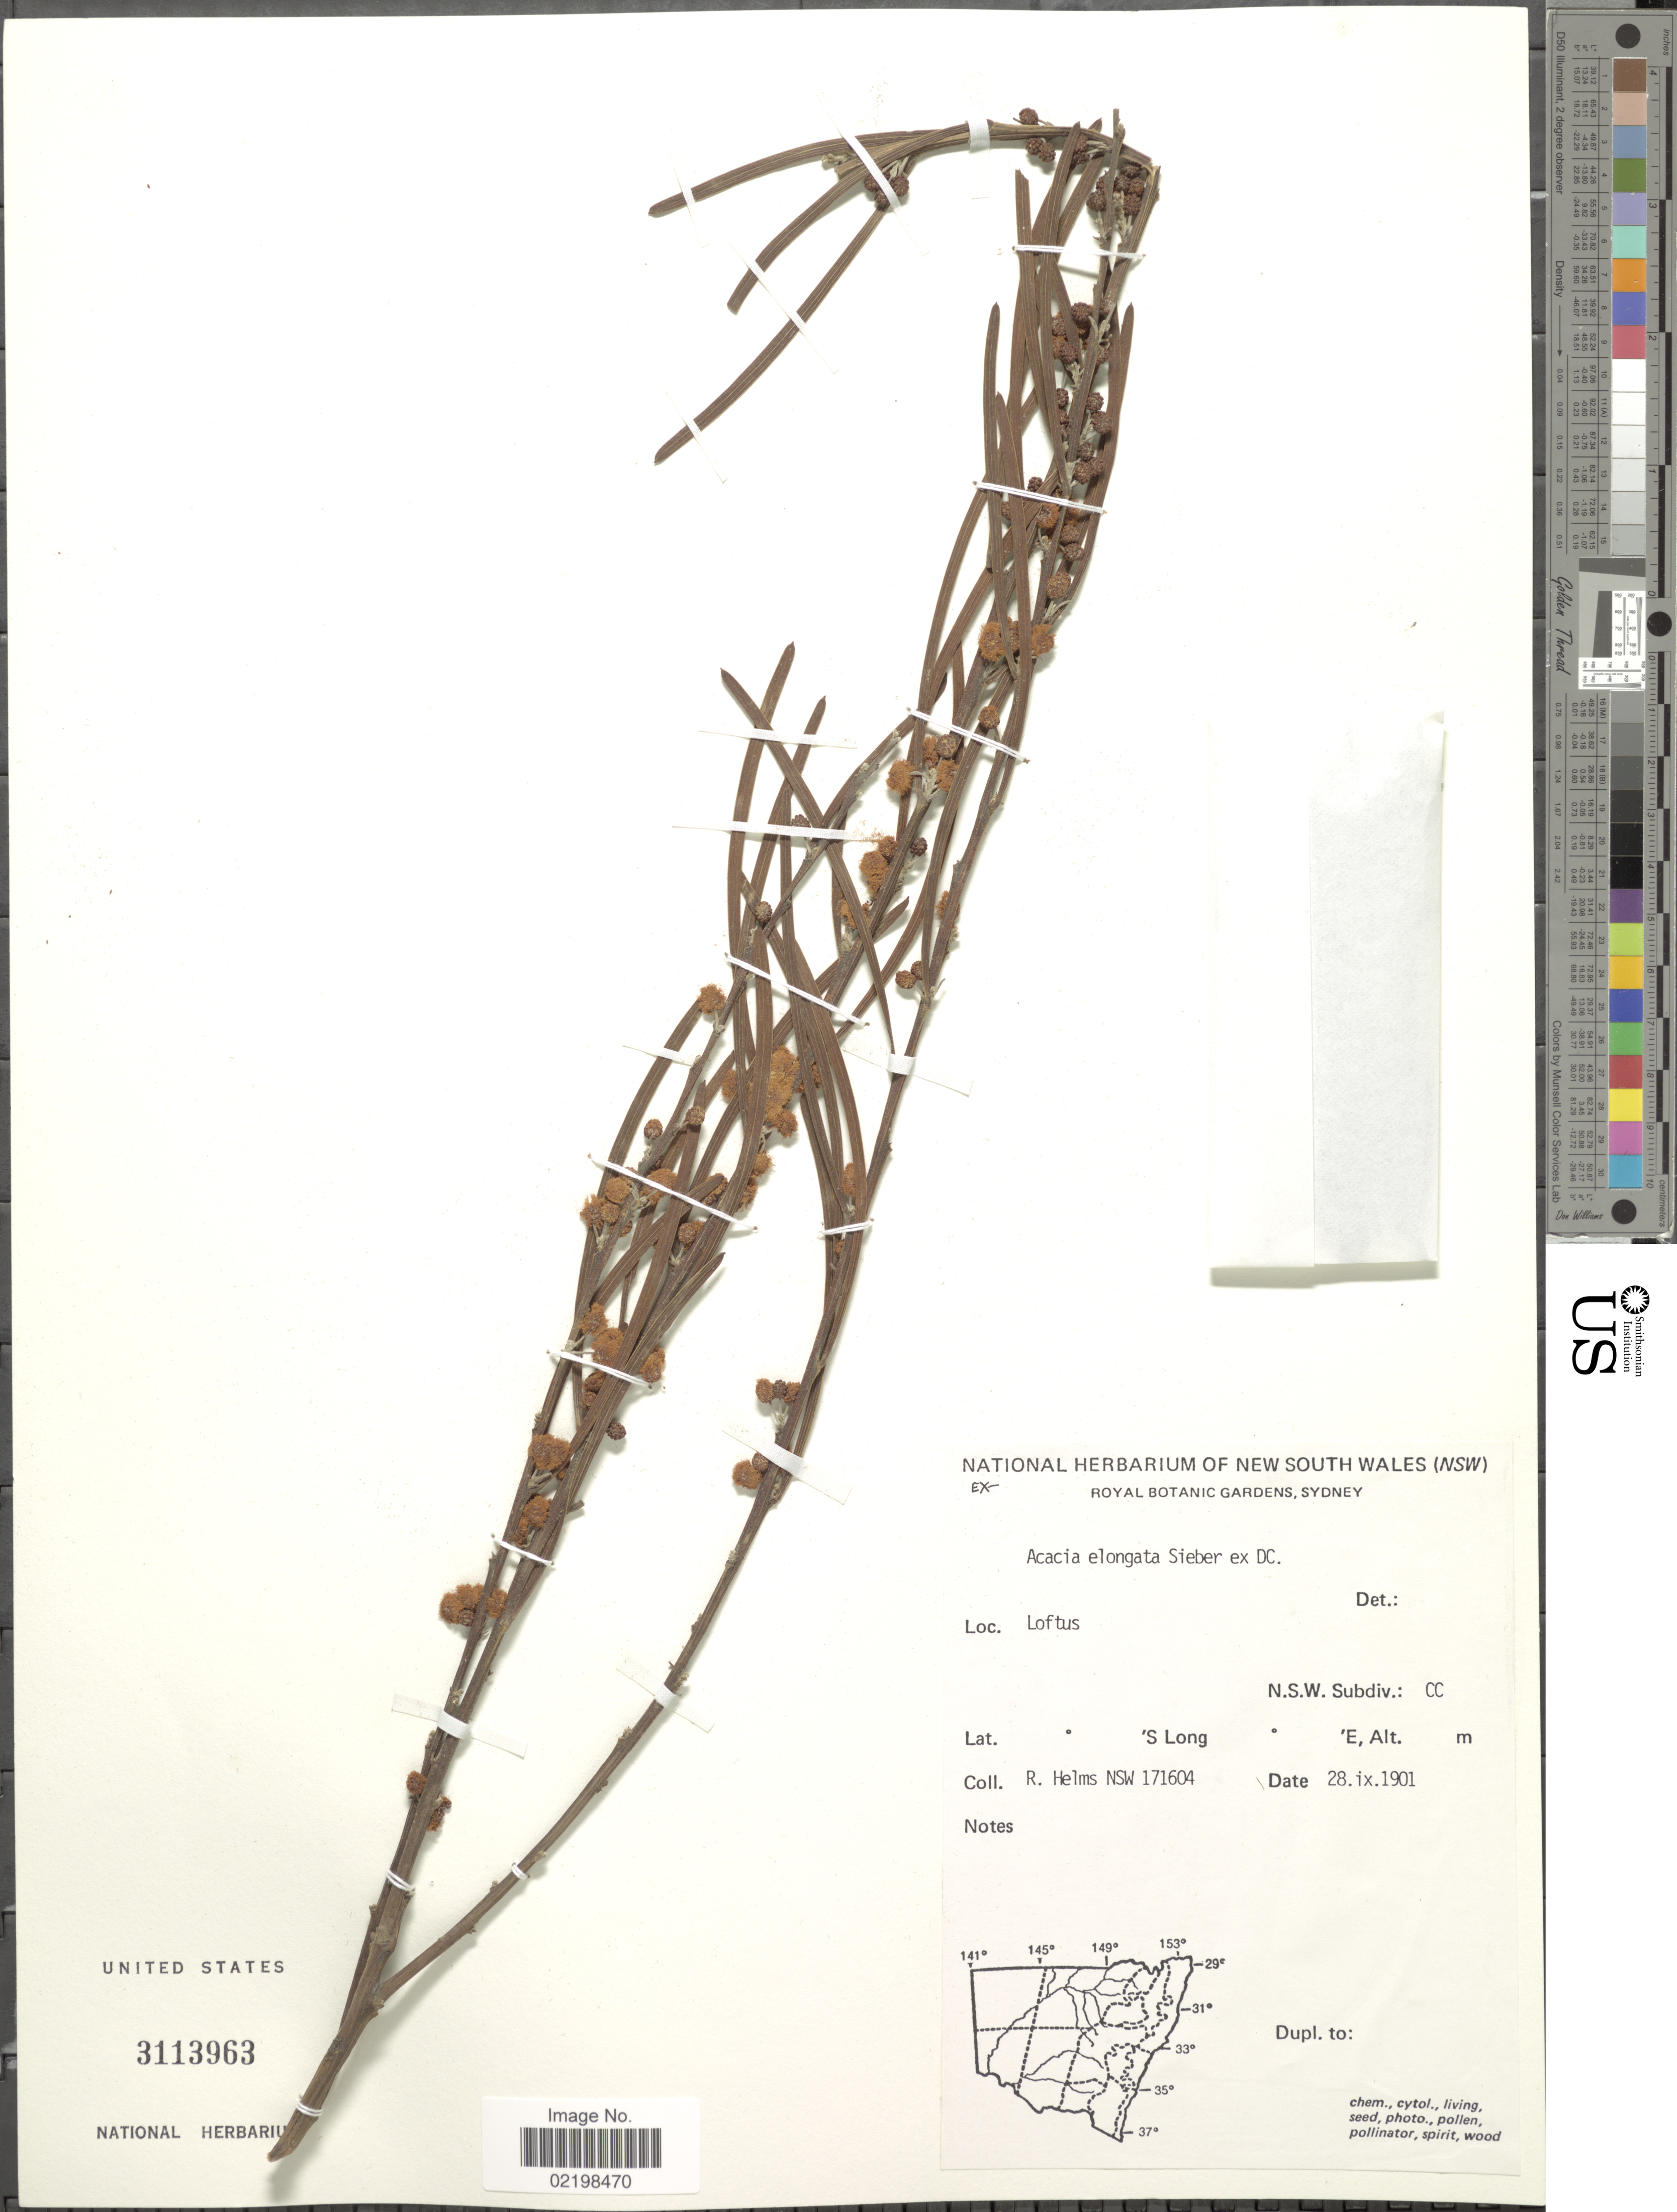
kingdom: Plantae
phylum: Tracheophyta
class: Magnoliopsida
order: Fabales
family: Fabaceae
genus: Acacia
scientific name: Acacia elongata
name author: DC.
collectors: R. Helms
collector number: NSW 171604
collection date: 1901-09-28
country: Australia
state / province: New South Wales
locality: Loftus, N.S.W Subdiv.: CC.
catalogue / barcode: US 3113963